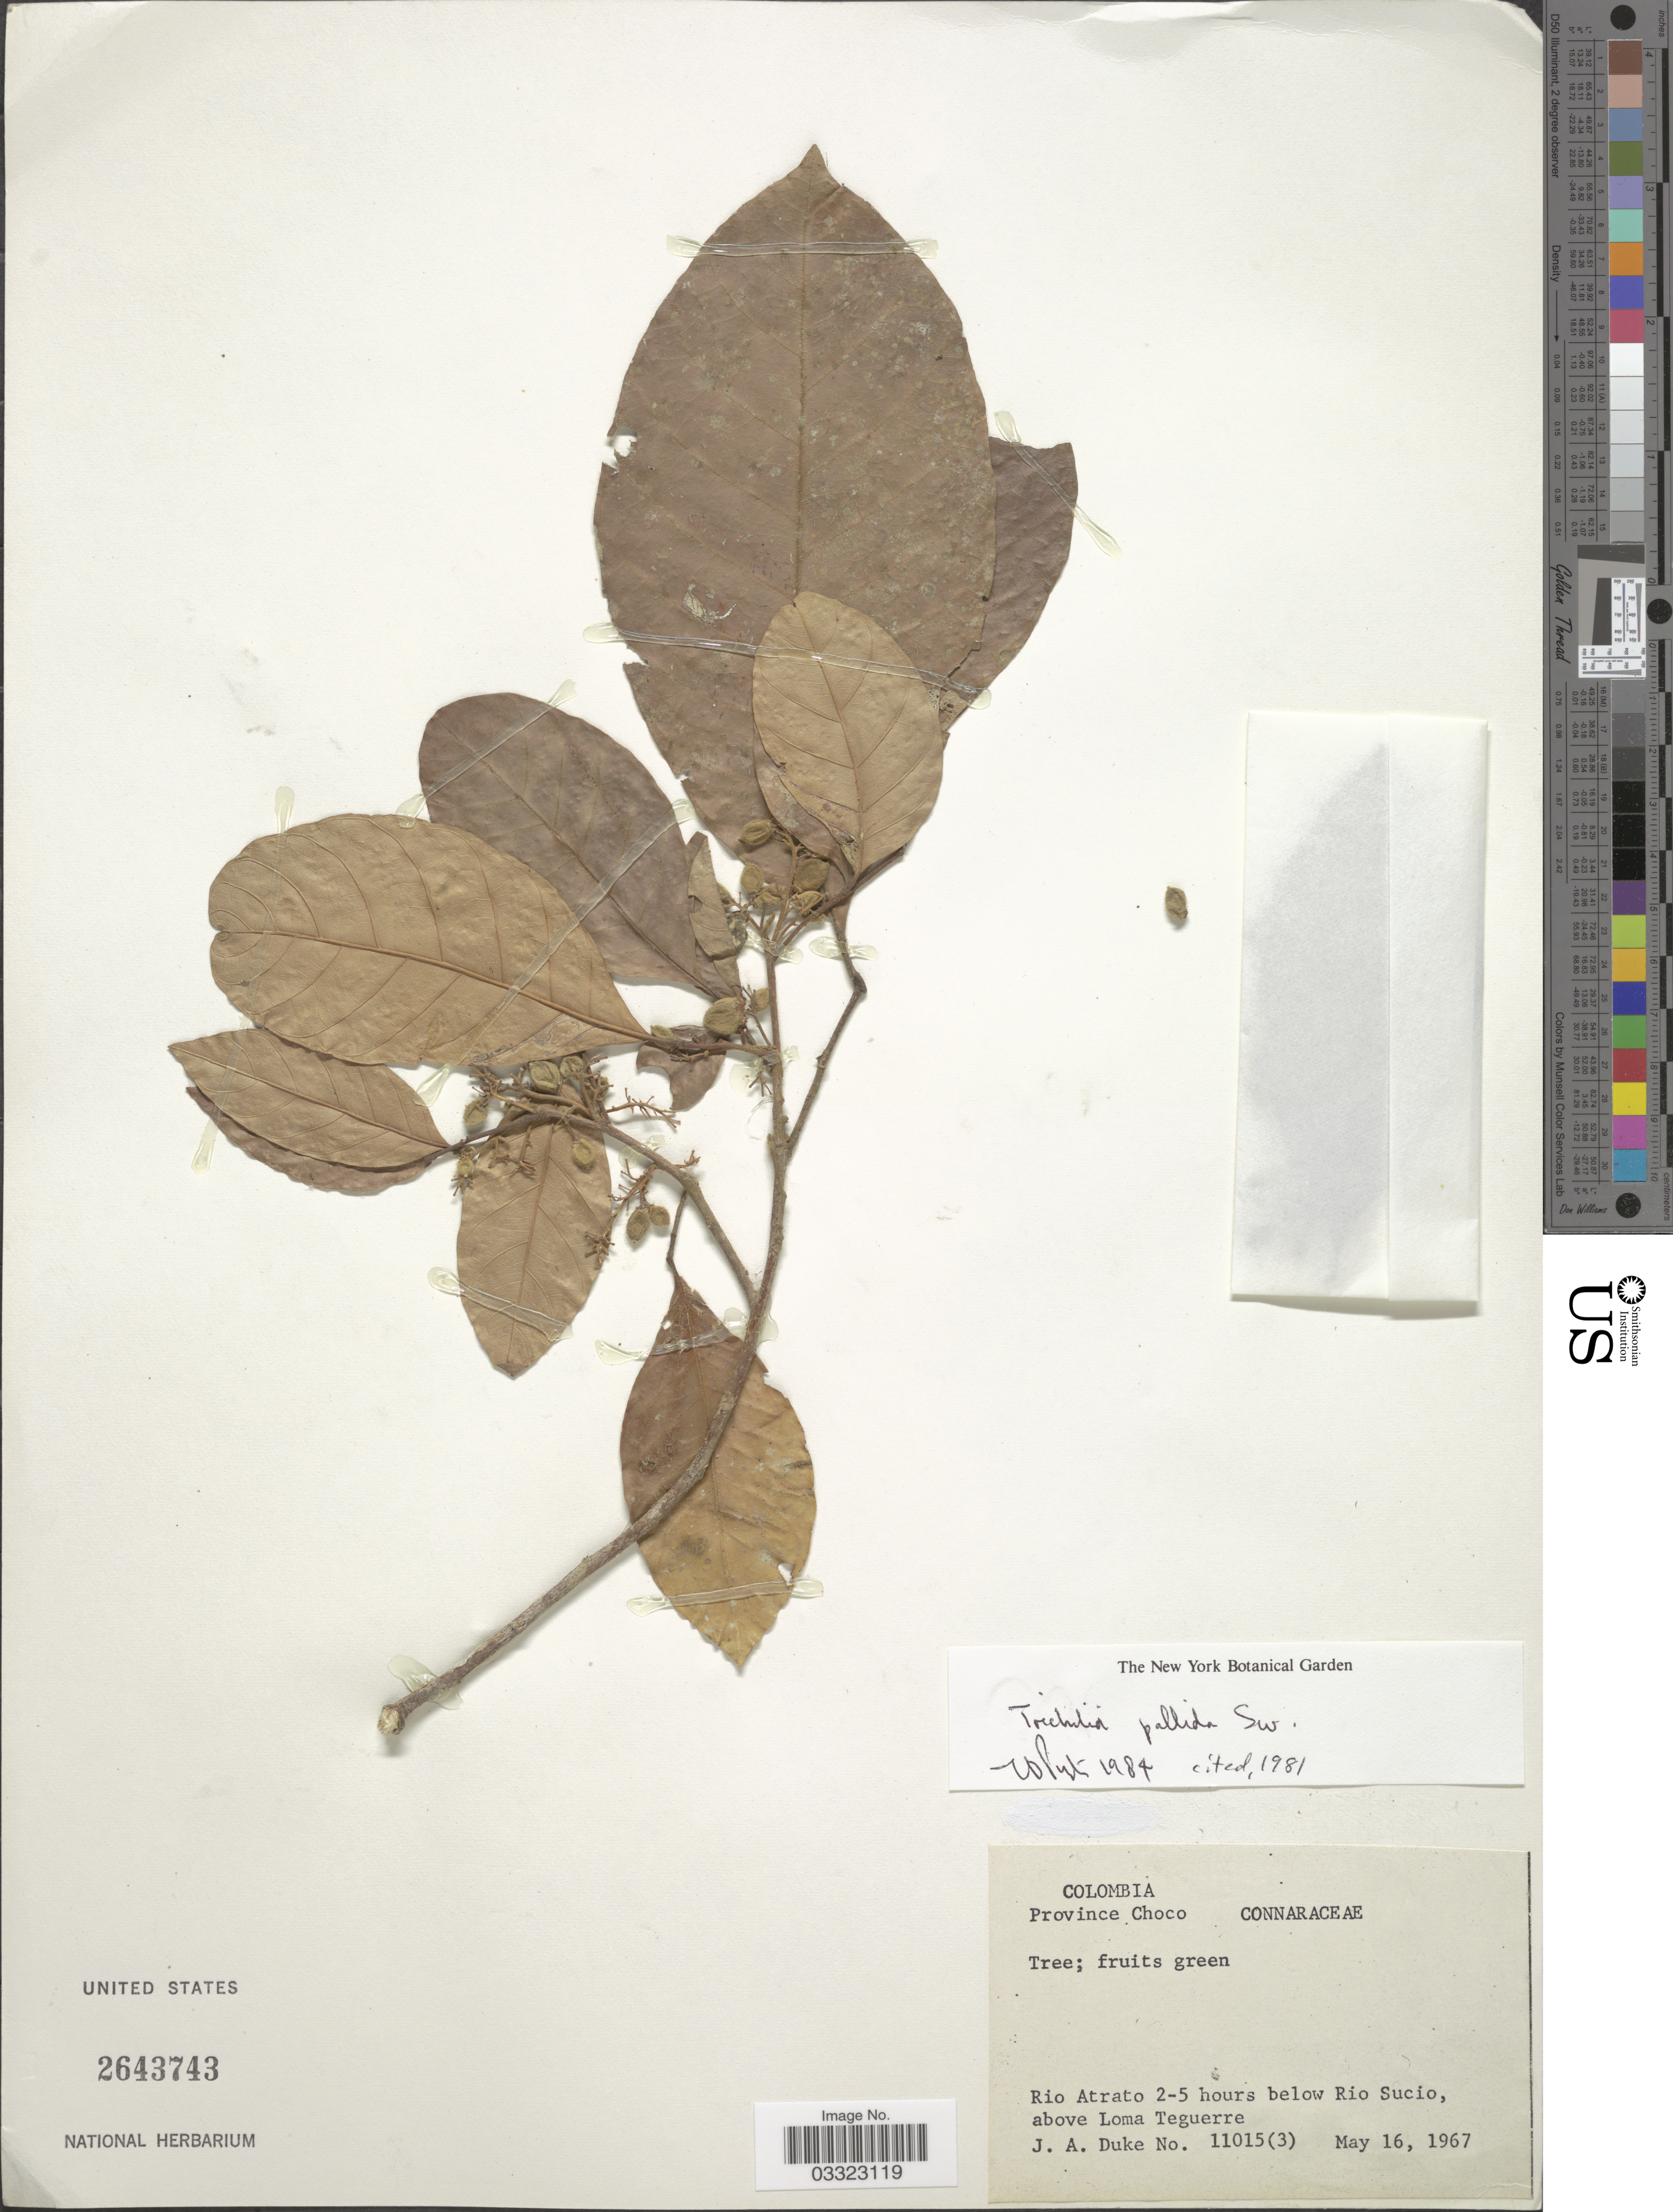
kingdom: Plantae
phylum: Tracheophyta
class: Magnoliopsida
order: Sapindales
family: Meliaceae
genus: Trichilia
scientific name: Trichilia pallida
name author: Sw.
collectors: J. A. Duke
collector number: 11015 (3)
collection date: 1967-05-16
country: Colombia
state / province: Chocó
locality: Rio Atrato 2-5 hours below Rio Sucio, above Loma Teguerre.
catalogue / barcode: US 2643743